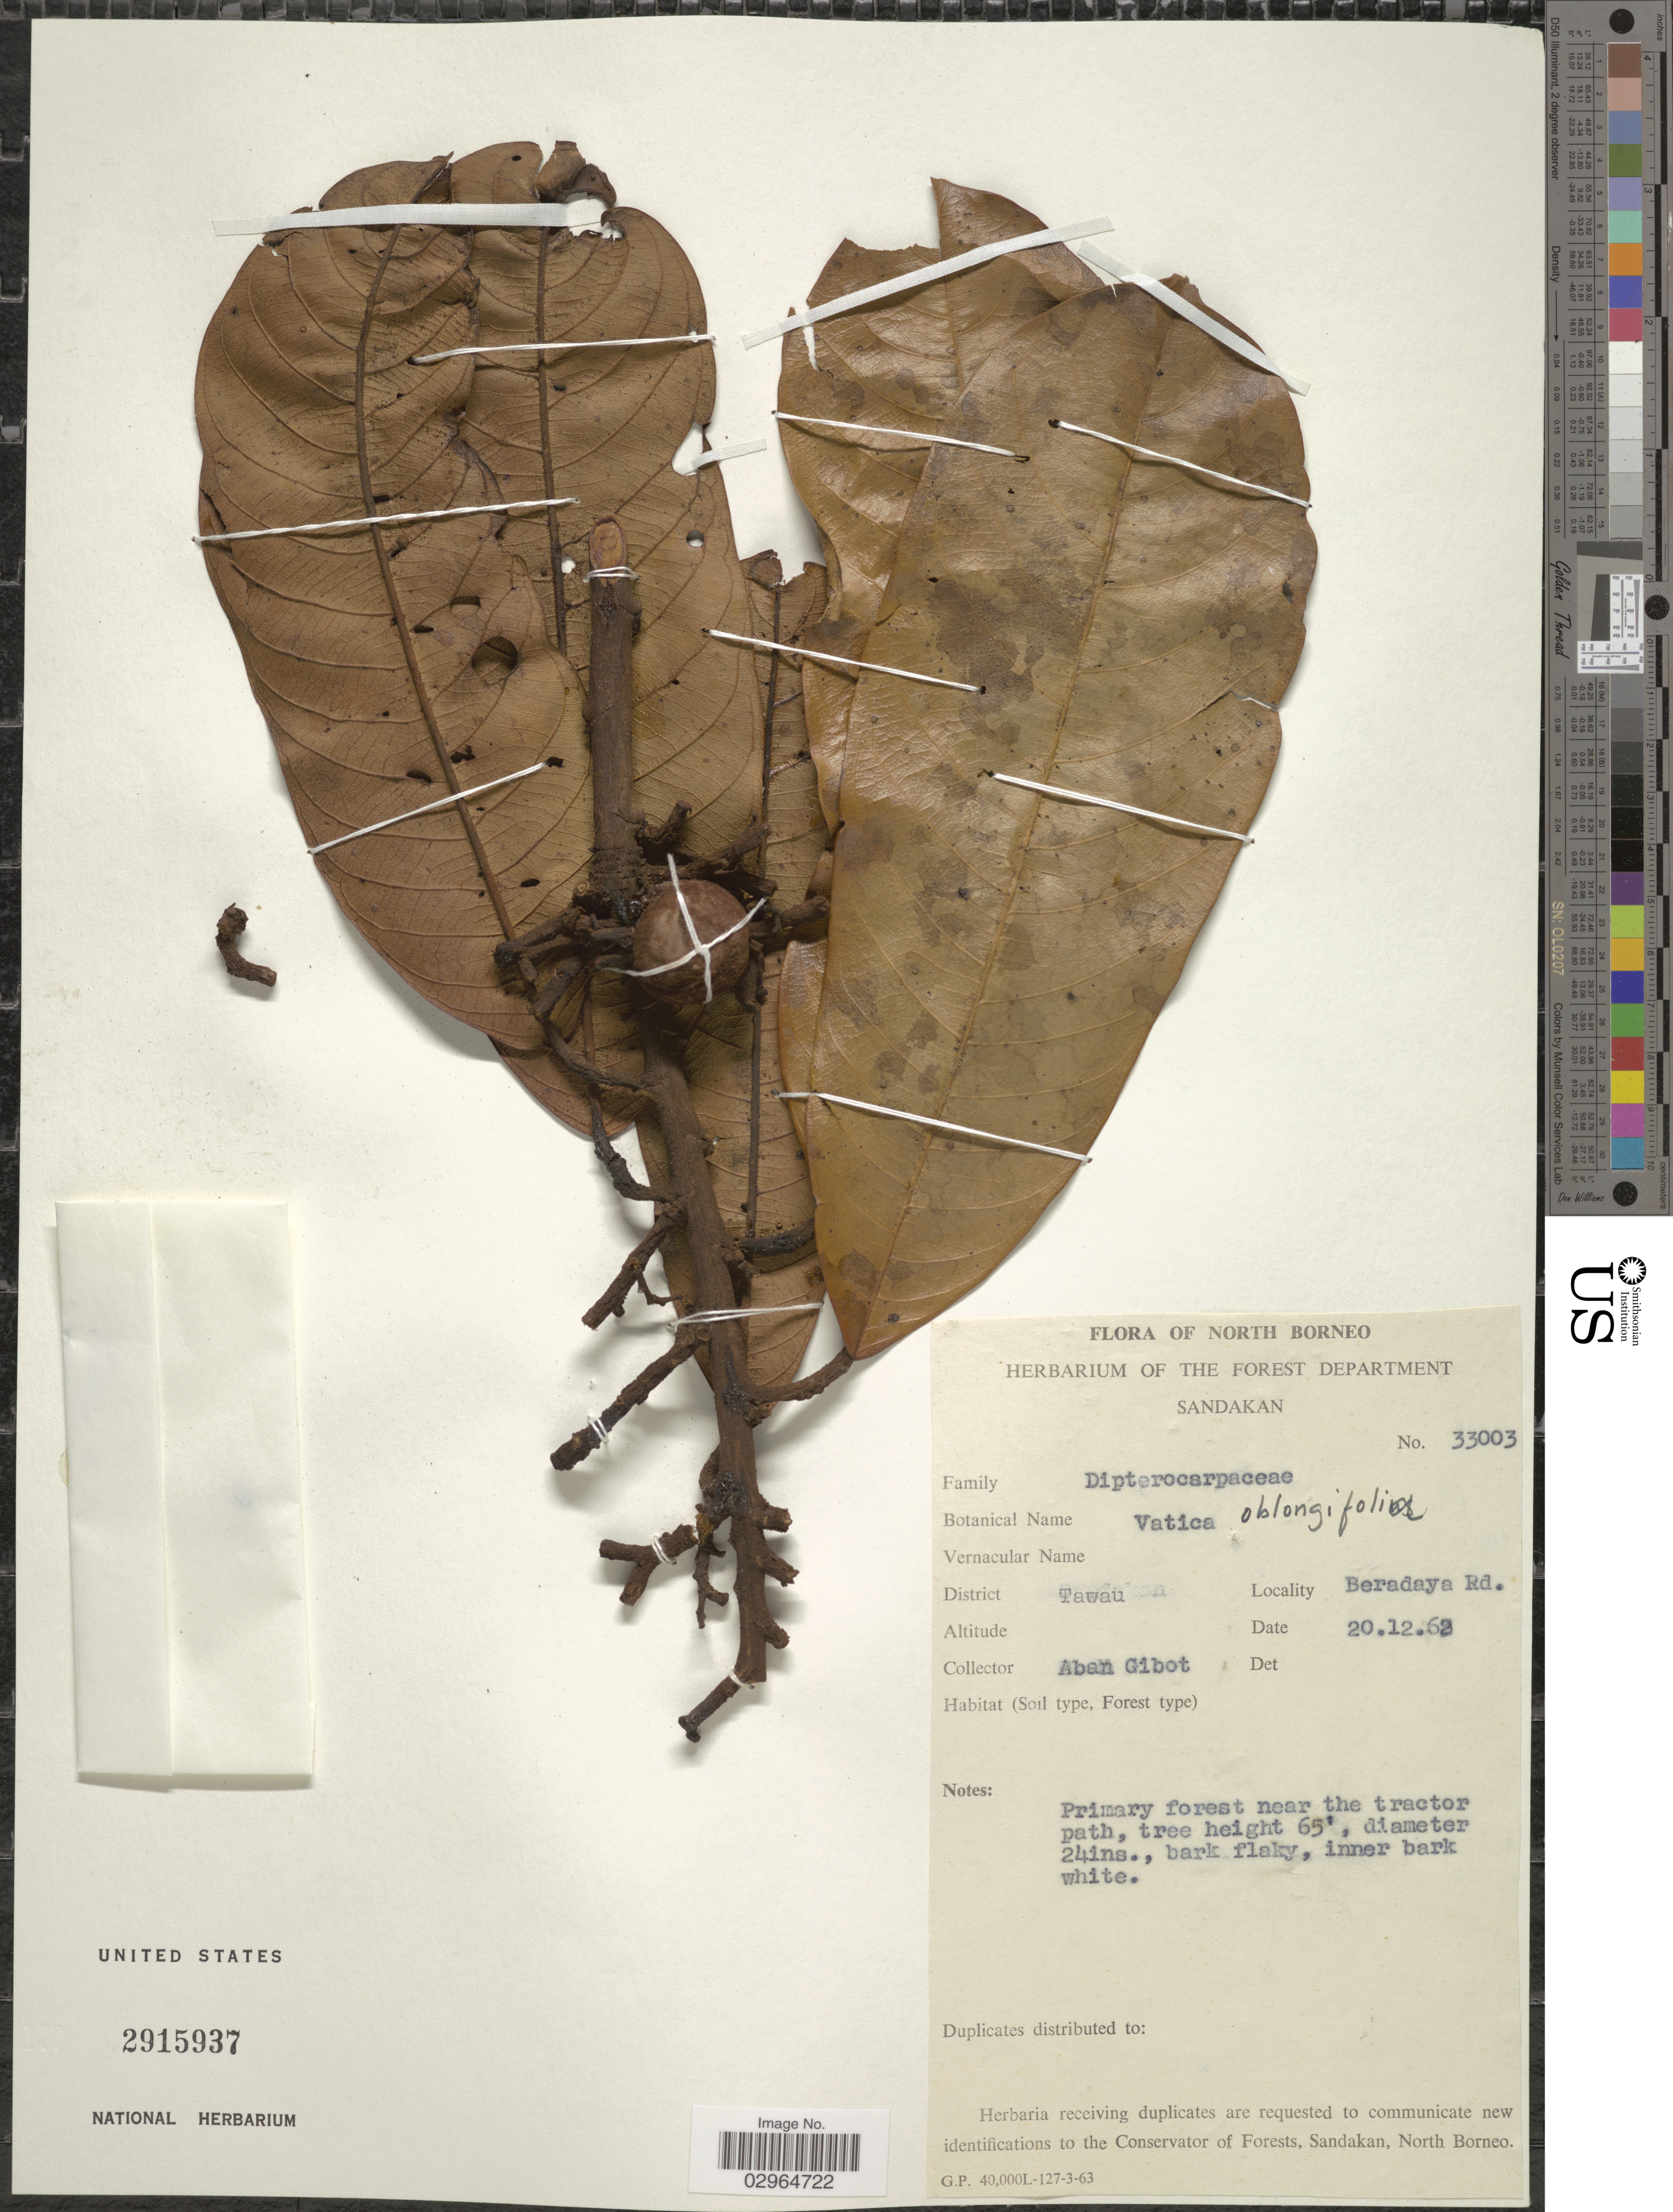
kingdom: Plantae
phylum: Tracheophyta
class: Magnoliopsida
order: Malvales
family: Dipterocarpaceae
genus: Vatica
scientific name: Vatica oblongifolia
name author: Hook. f.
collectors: A. Gibot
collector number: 33003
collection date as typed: Transcribed d/m/y: 20/12/62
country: Malaysia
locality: North Borneo. District Tawau. Beradaya Rd.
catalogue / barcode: US 2915937